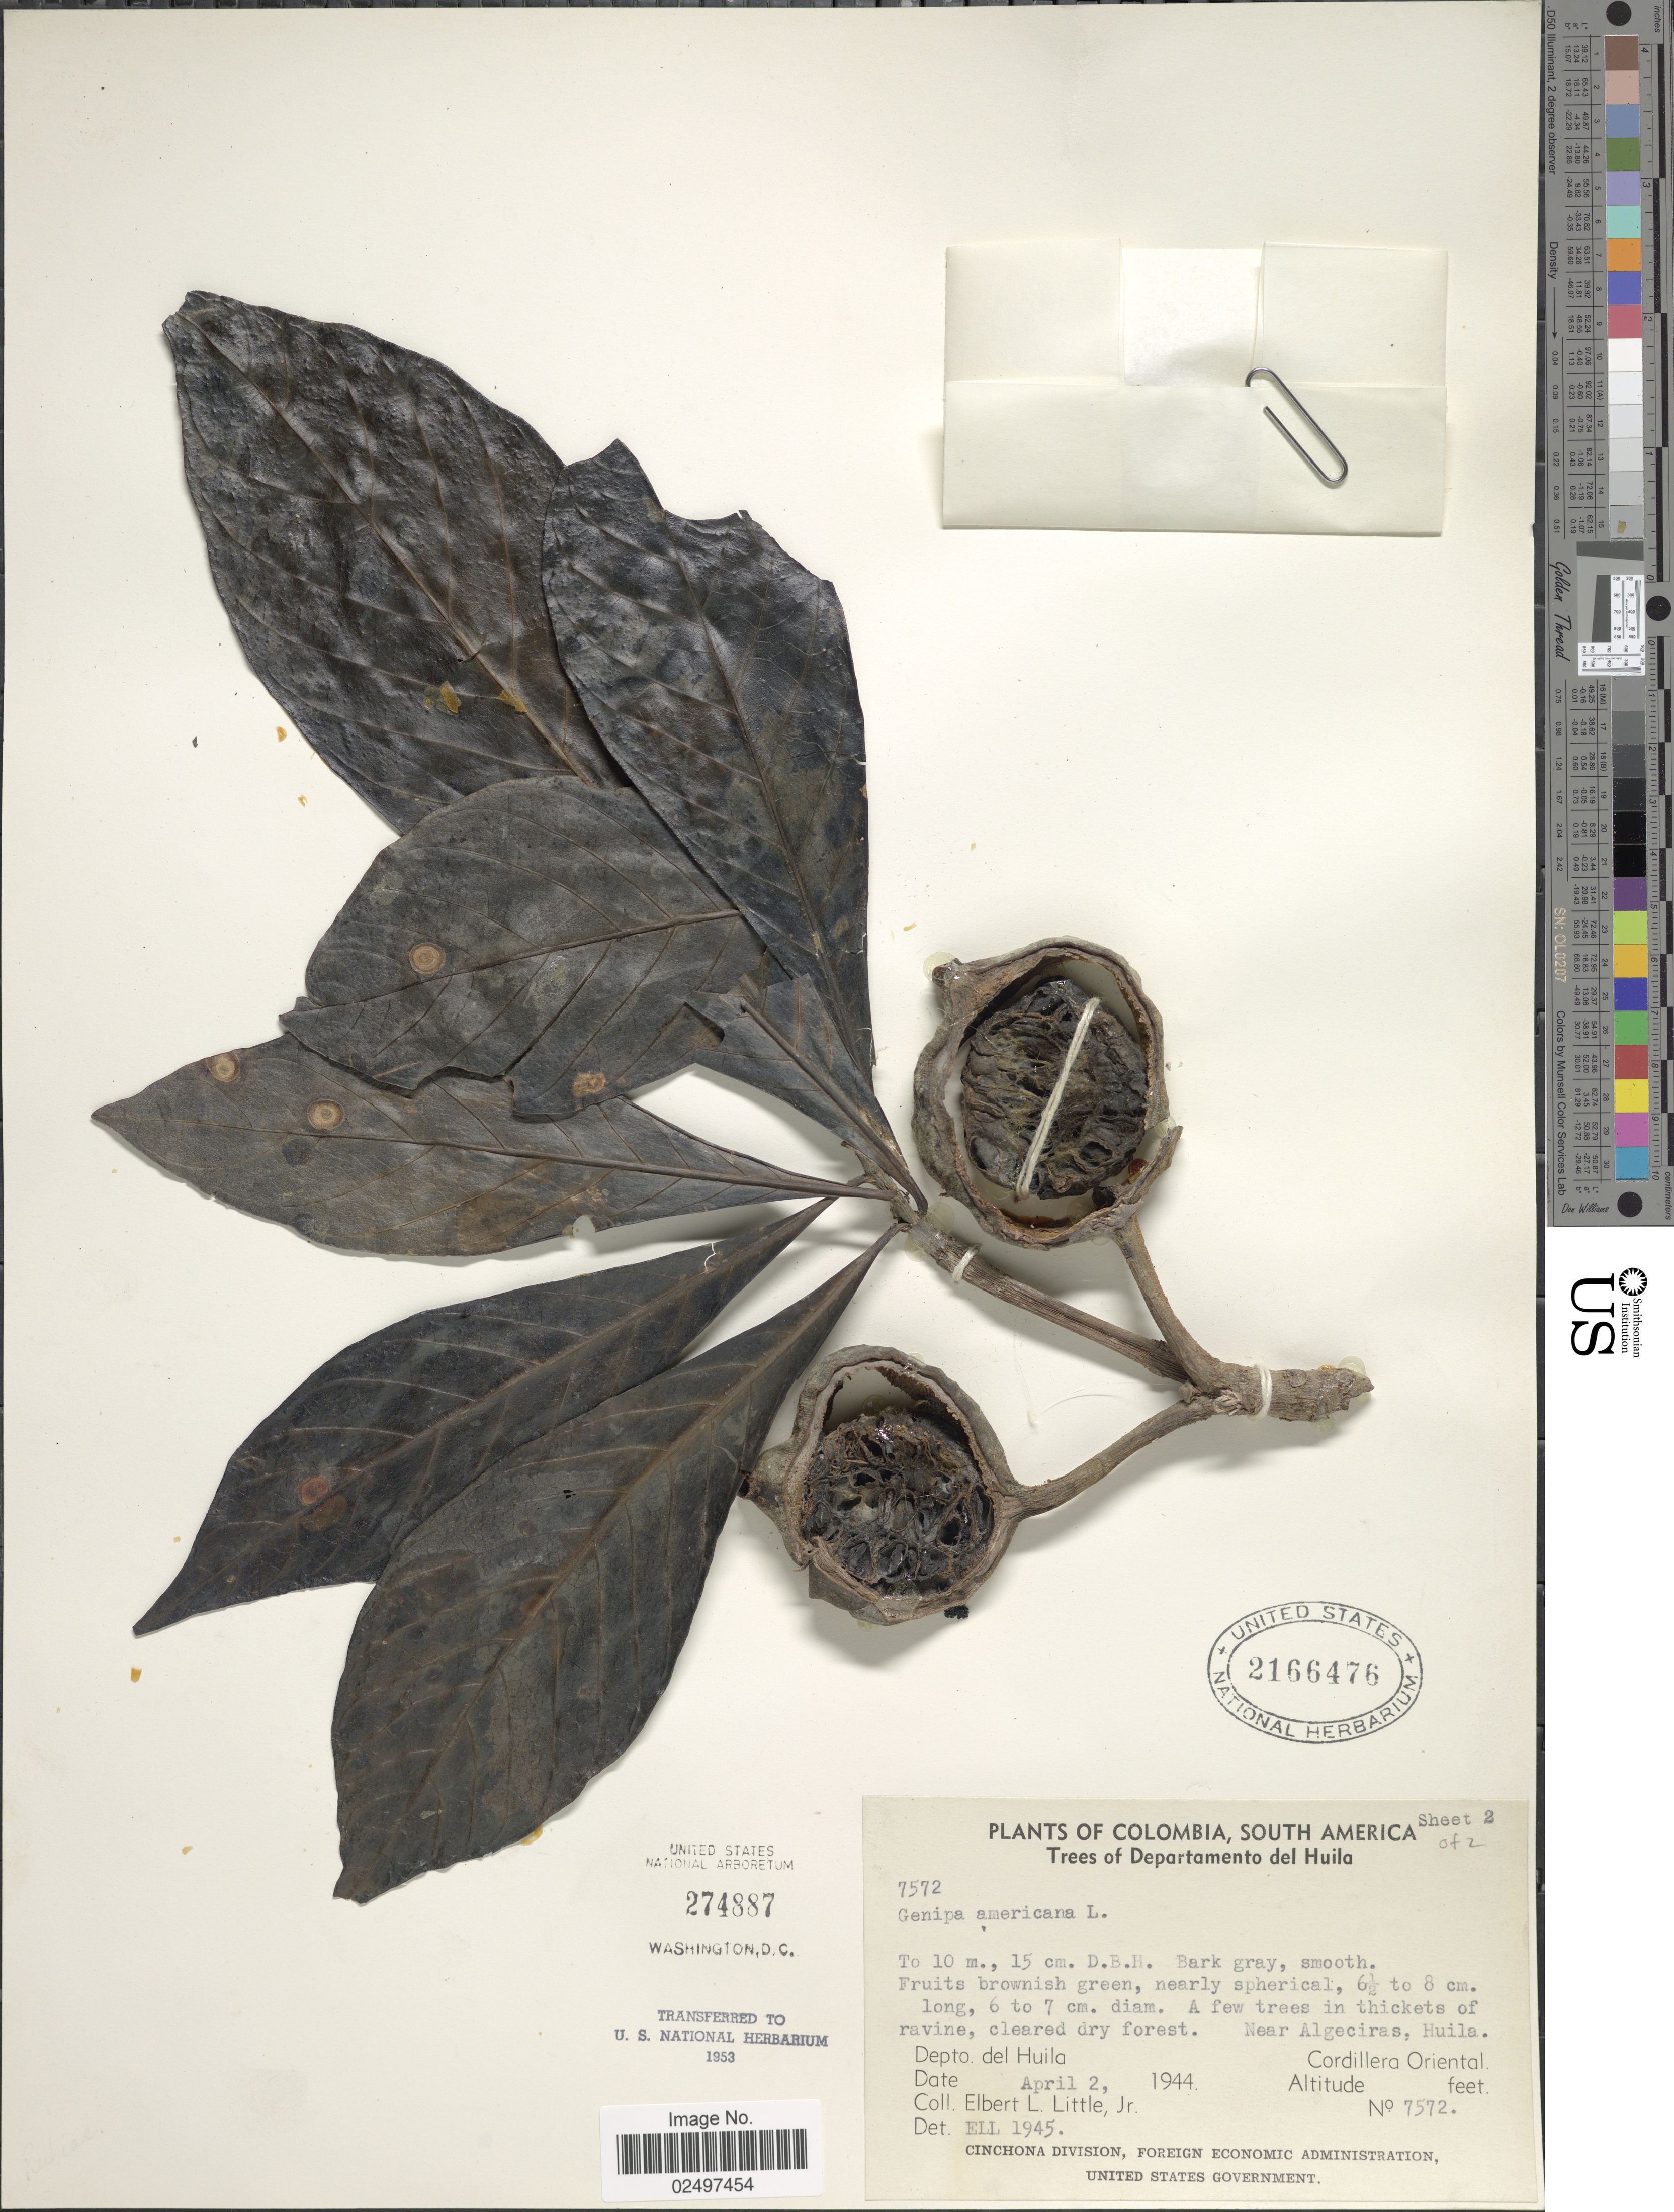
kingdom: Plantae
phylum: Tracheophyta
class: Magnoliopsida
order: Gentianales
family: Rubiaceae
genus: Genipa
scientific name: Genipa americana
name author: L.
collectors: E. L. Little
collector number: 7572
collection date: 1944-04-02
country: Colombia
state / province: Huila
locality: Near Algeciras. Depto. del Huila, Cordillera Oriental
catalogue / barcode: US 2166476